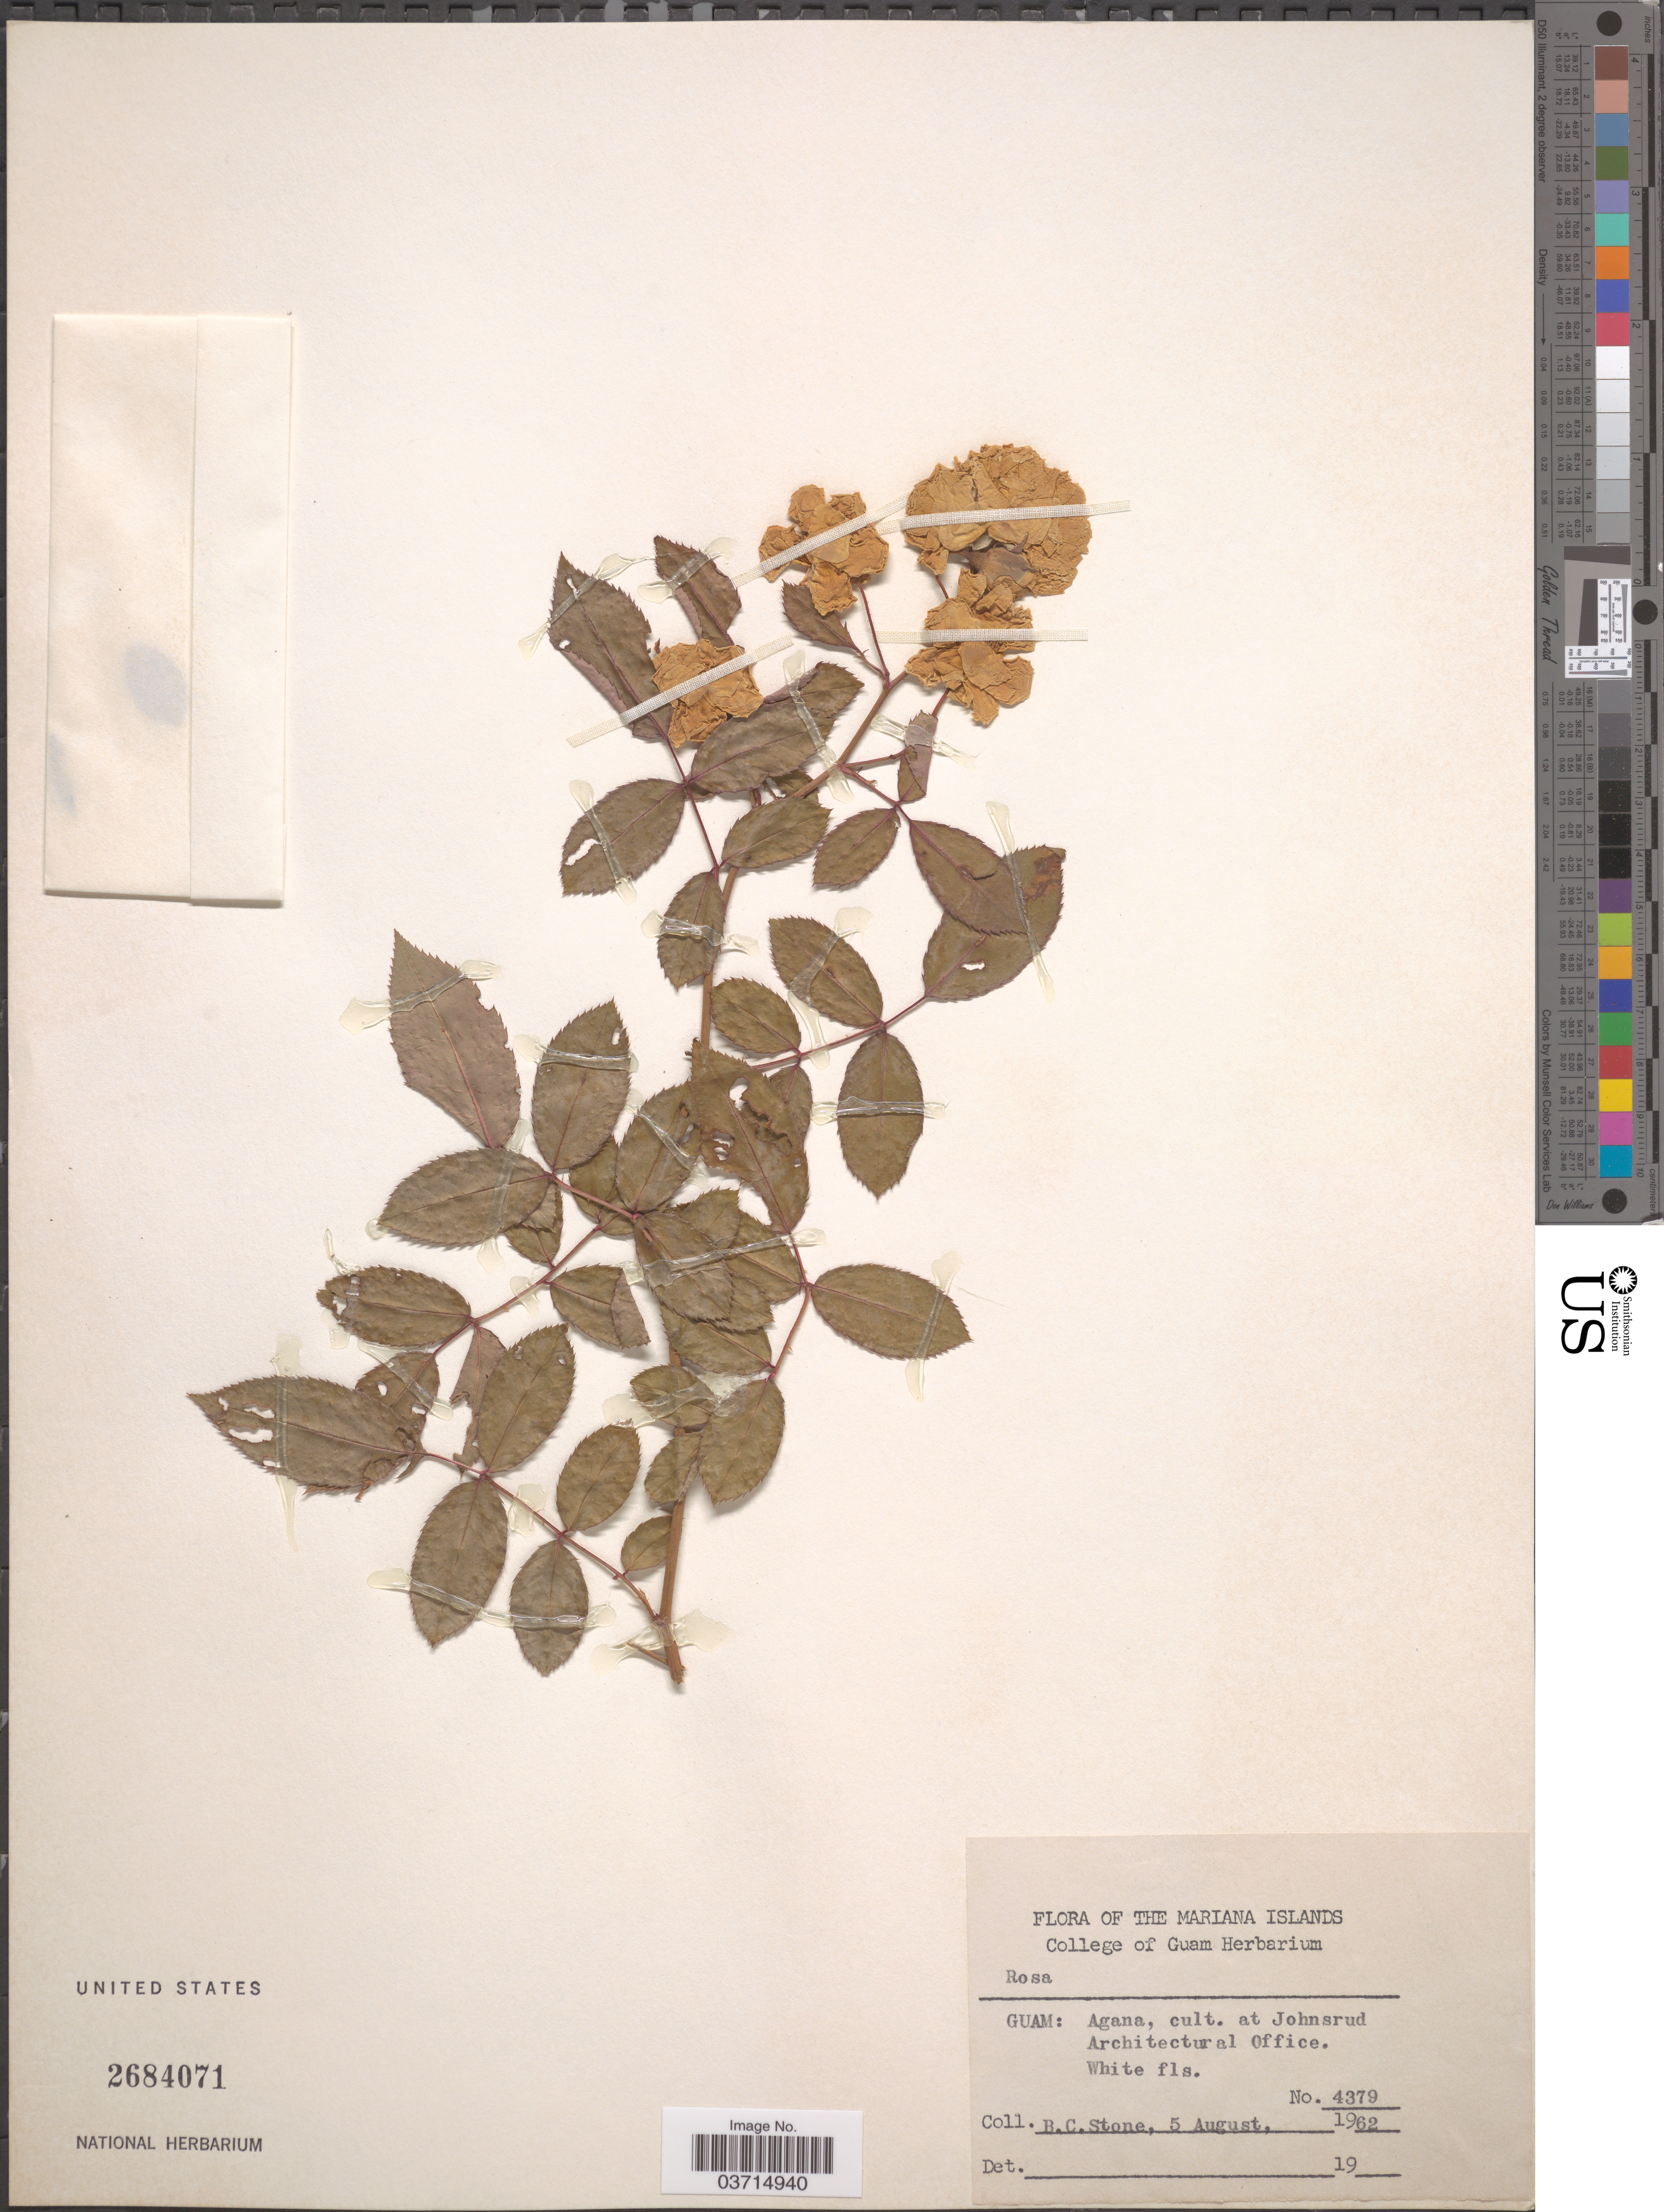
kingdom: Plantae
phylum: Tracheophyta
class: Magnoliopsida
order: Rosales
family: Rosaceae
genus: Rosa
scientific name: Rosa sp.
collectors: B. C. Stone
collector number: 4379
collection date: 1962-08-05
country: Guam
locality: Mariana Islands. Agana. Johnsrud Architectural Office.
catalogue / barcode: US 2684071